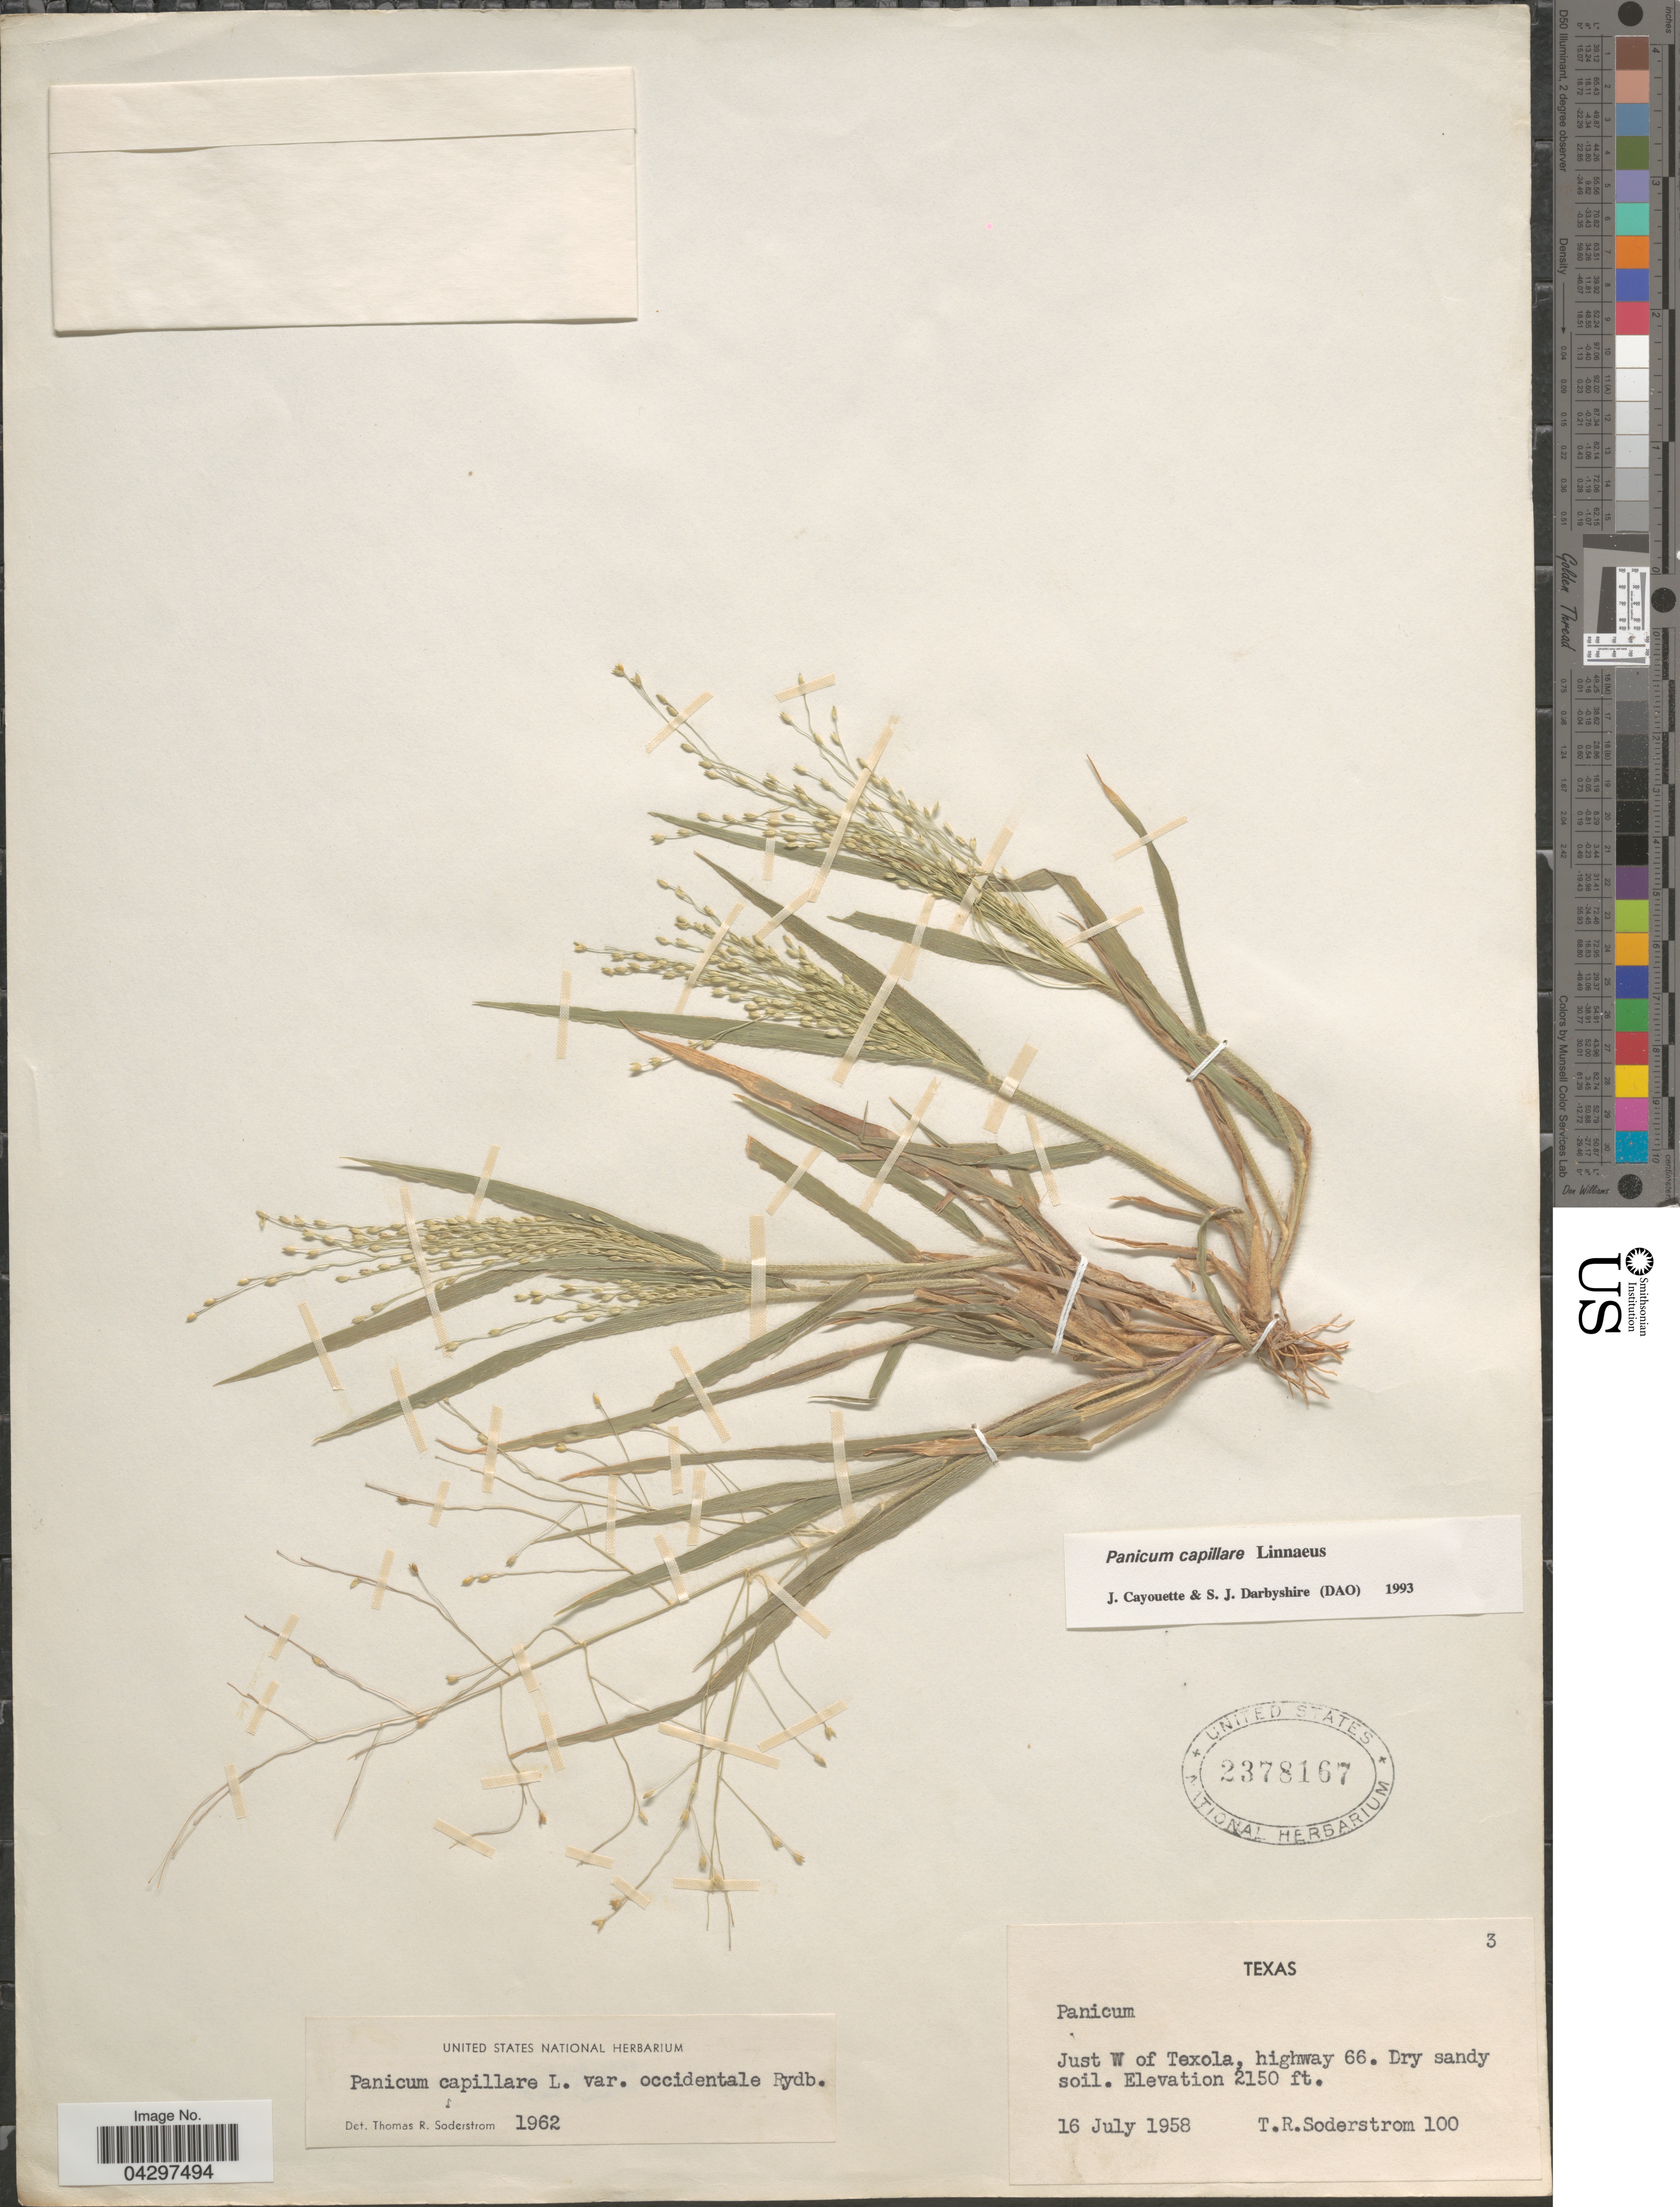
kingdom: Plantae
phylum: Tracheophyta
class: Liliopsida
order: Poales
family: Poaceae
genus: Panicum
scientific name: Panicum capillare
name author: L.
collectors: T. R. Soderstrom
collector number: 100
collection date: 1958-07-16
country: United States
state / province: Texas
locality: Just W of Texola, highway 66.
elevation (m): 655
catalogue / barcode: US 2378167